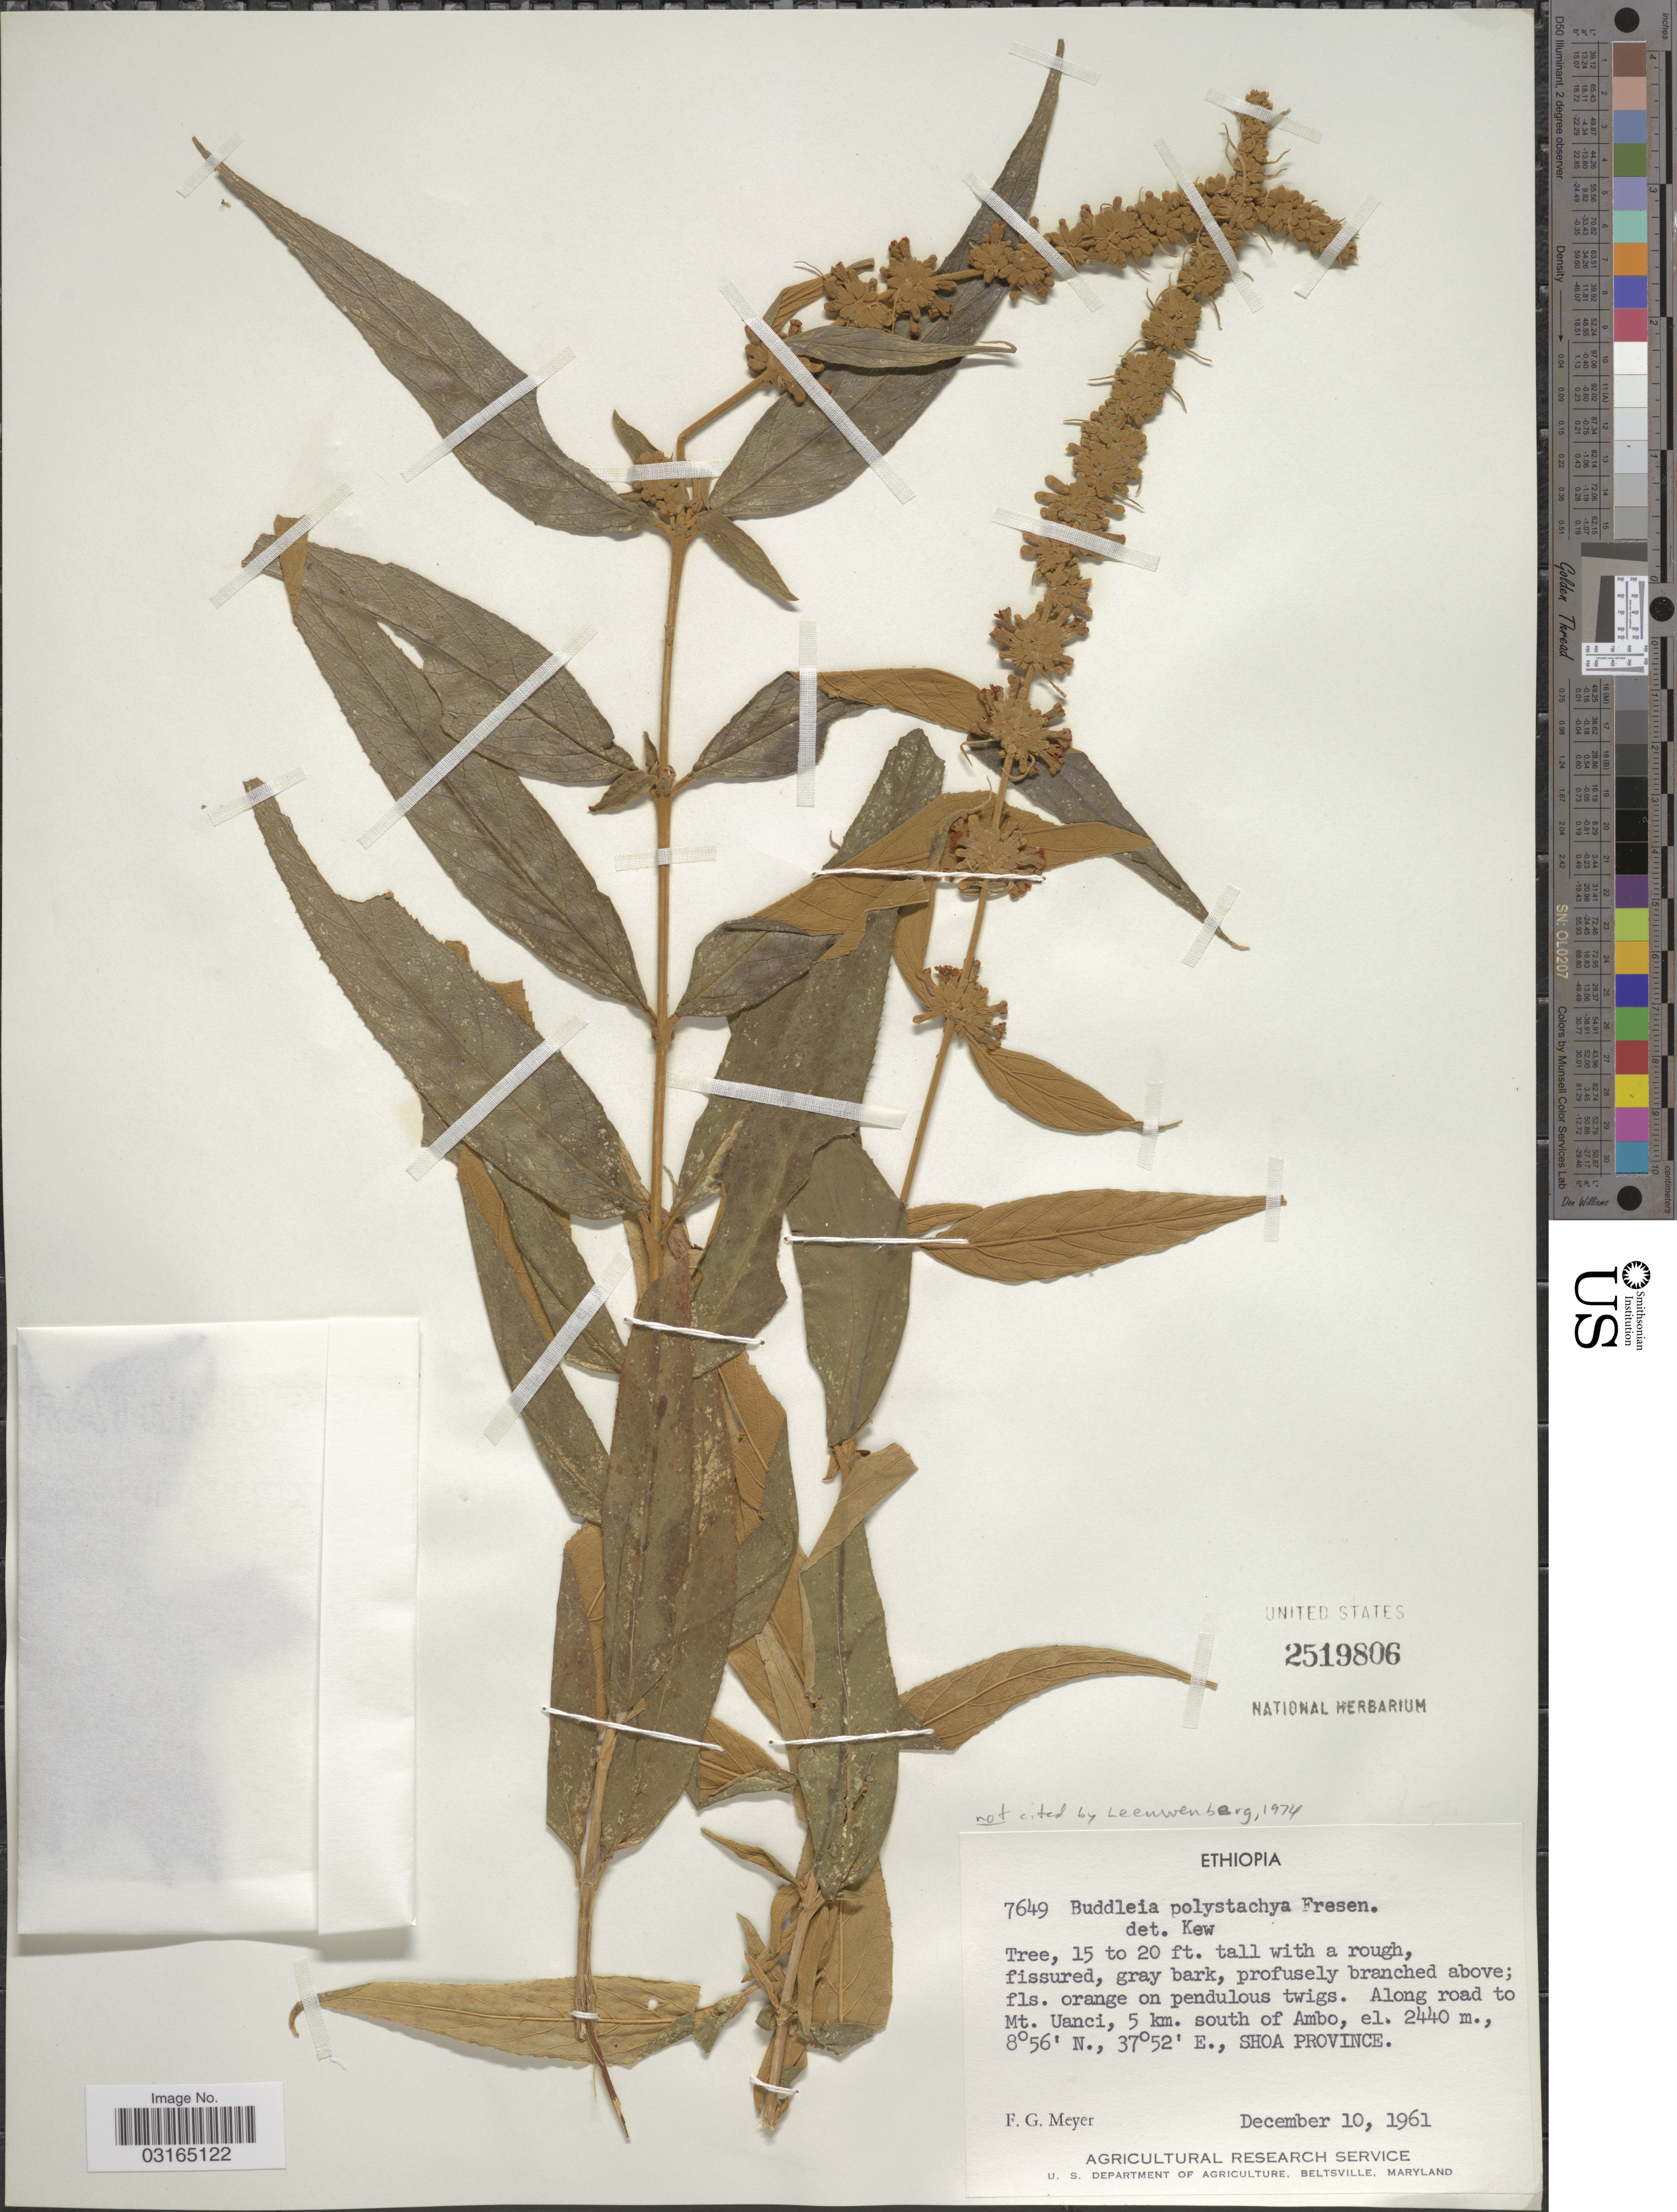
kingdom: Plantae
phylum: Tracheophyta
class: Magnoliopsida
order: Lamiales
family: Scrophulariaceae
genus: Buddleja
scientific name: Buddleja polystachya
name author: Fresen.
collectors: F. G. Meyer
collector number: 7649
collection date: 1961-12-10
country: Ethiopia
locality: Along road to Mt. Uanci, 5 km. south of Ambo, Shoa Province.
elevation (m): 2440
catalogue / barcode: US 2519806